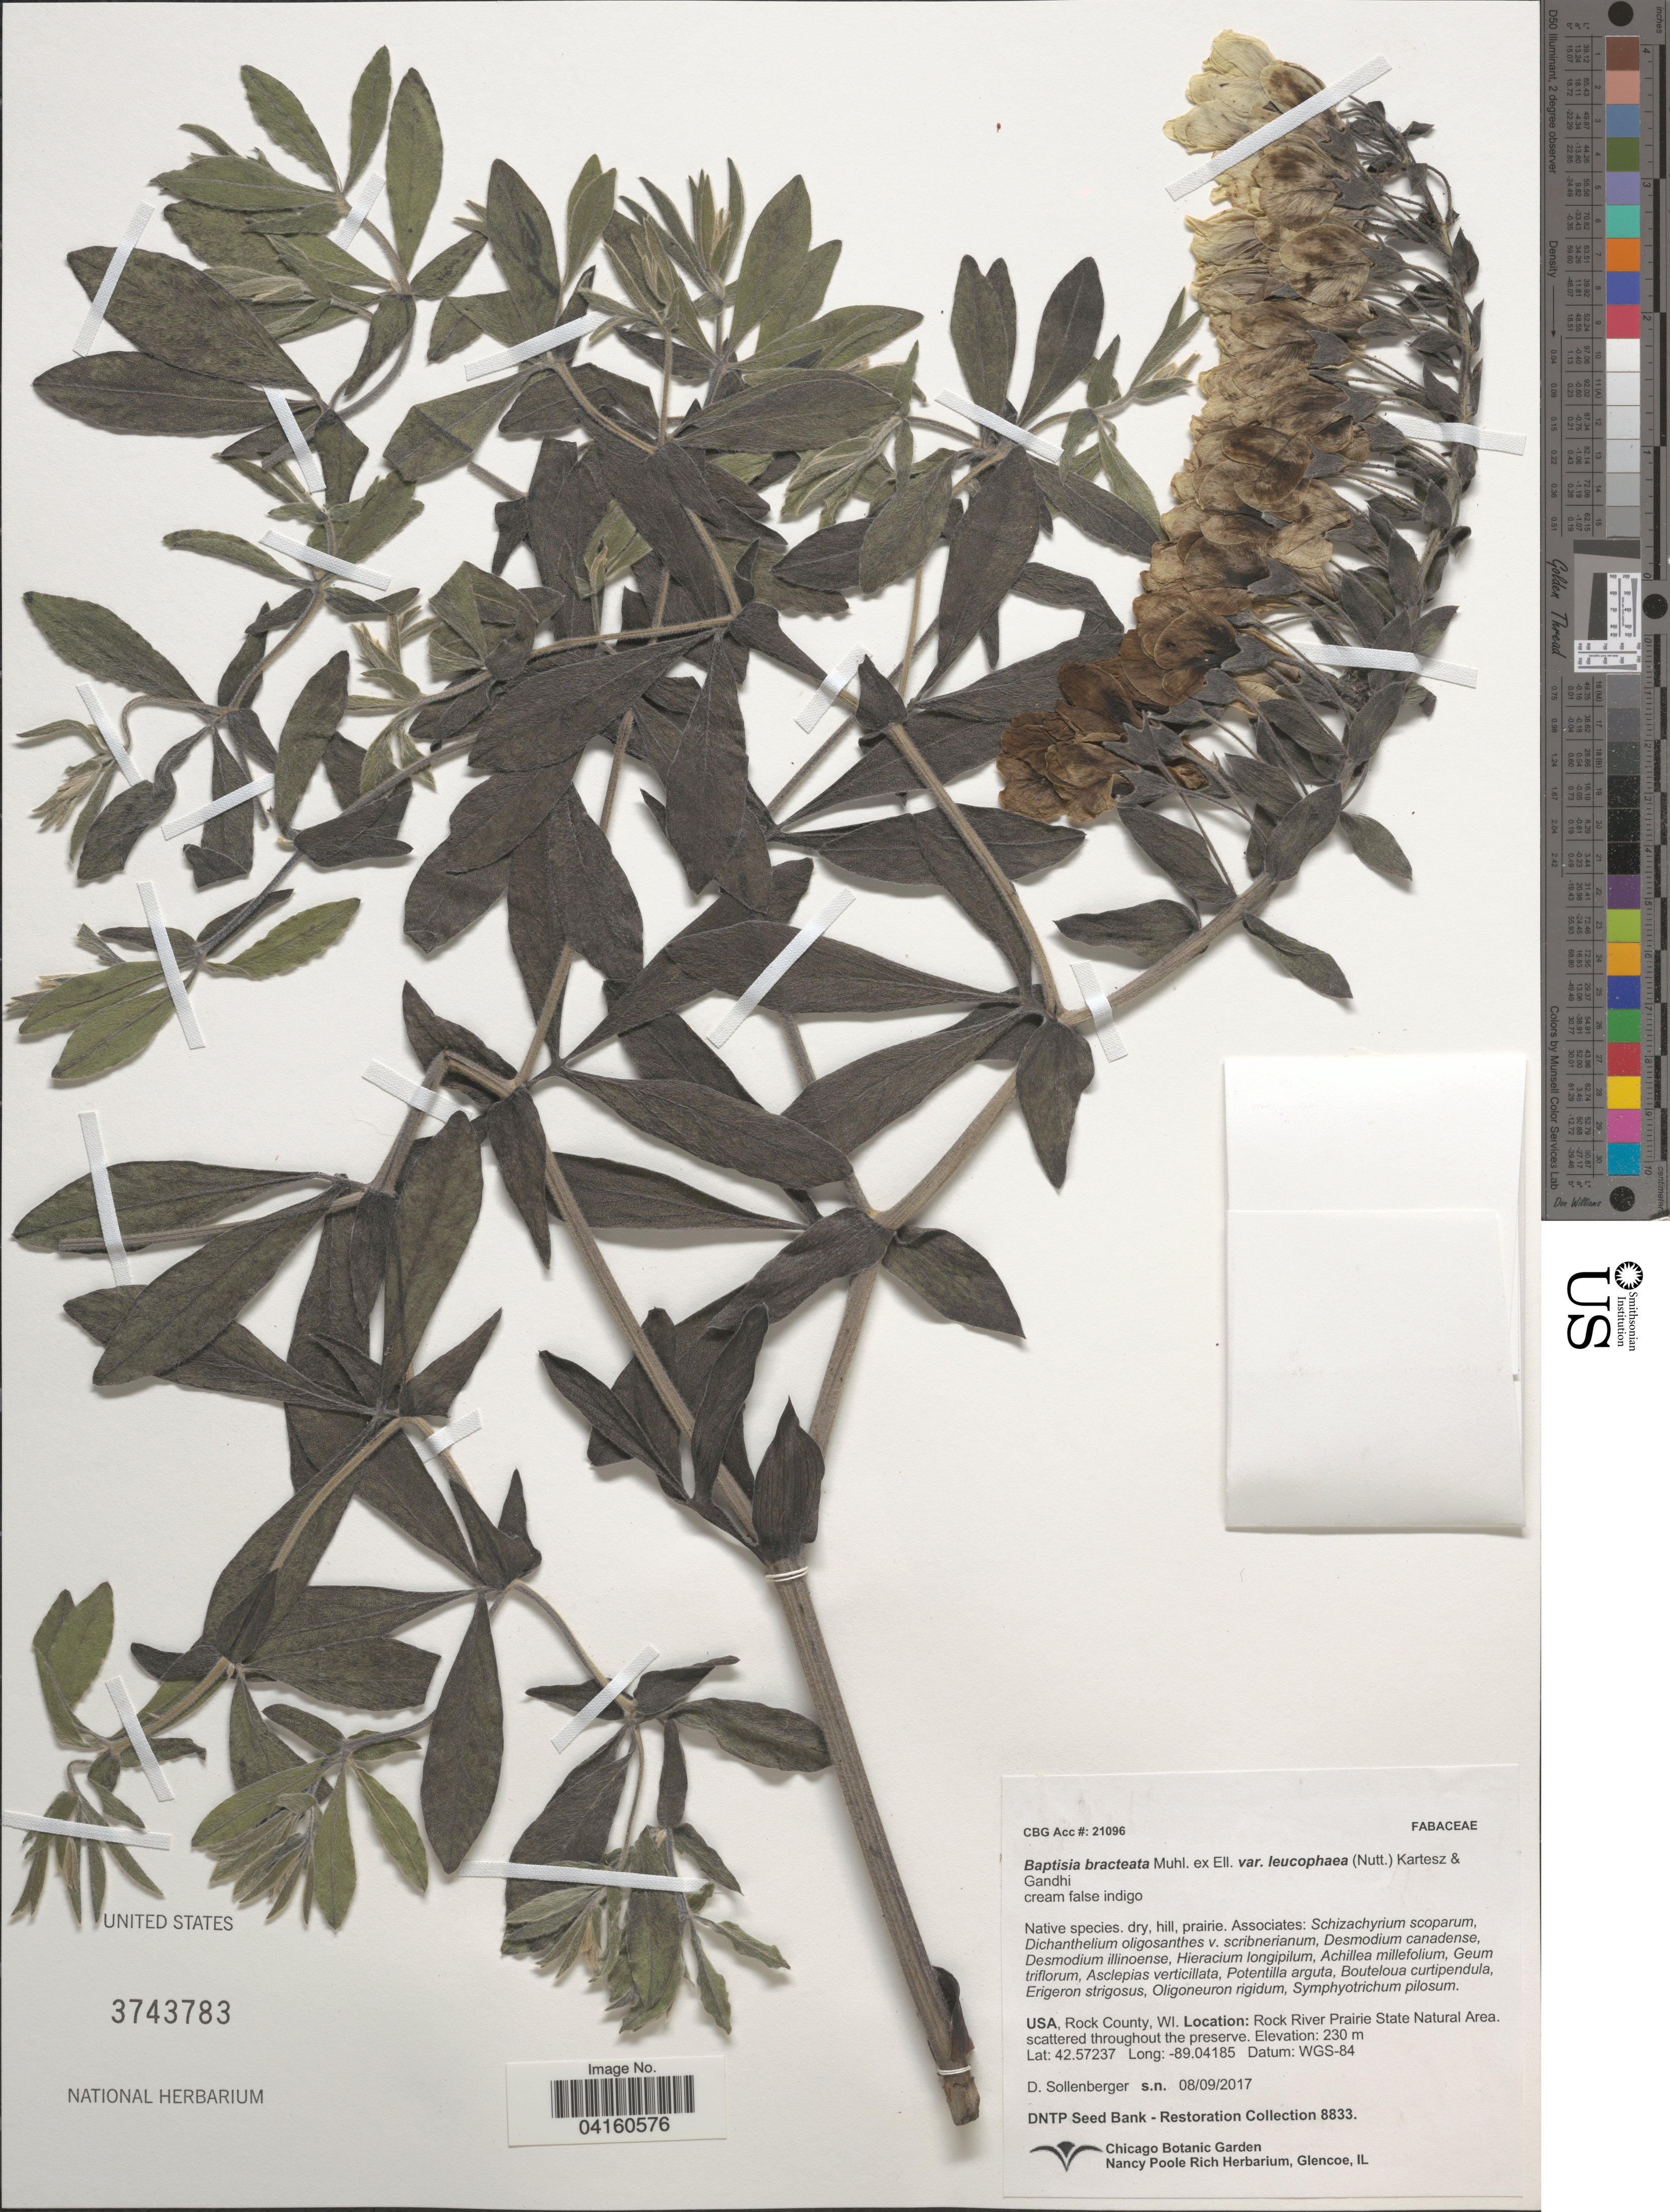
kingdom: Plantae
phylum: Tracheophyta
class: Magnoliopsida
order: Fabales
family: Fabaceae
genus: Baptisia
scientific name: Baptisia bracteata var. leucophaea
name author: (Nutt.) Kartesz & Gandhi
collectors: D. Sollenberger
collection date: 2017-08-09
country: United States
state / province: Illinois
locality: Rock County. Rock River Prairie State Natural Area.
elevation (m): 230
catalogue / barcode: US 3743783